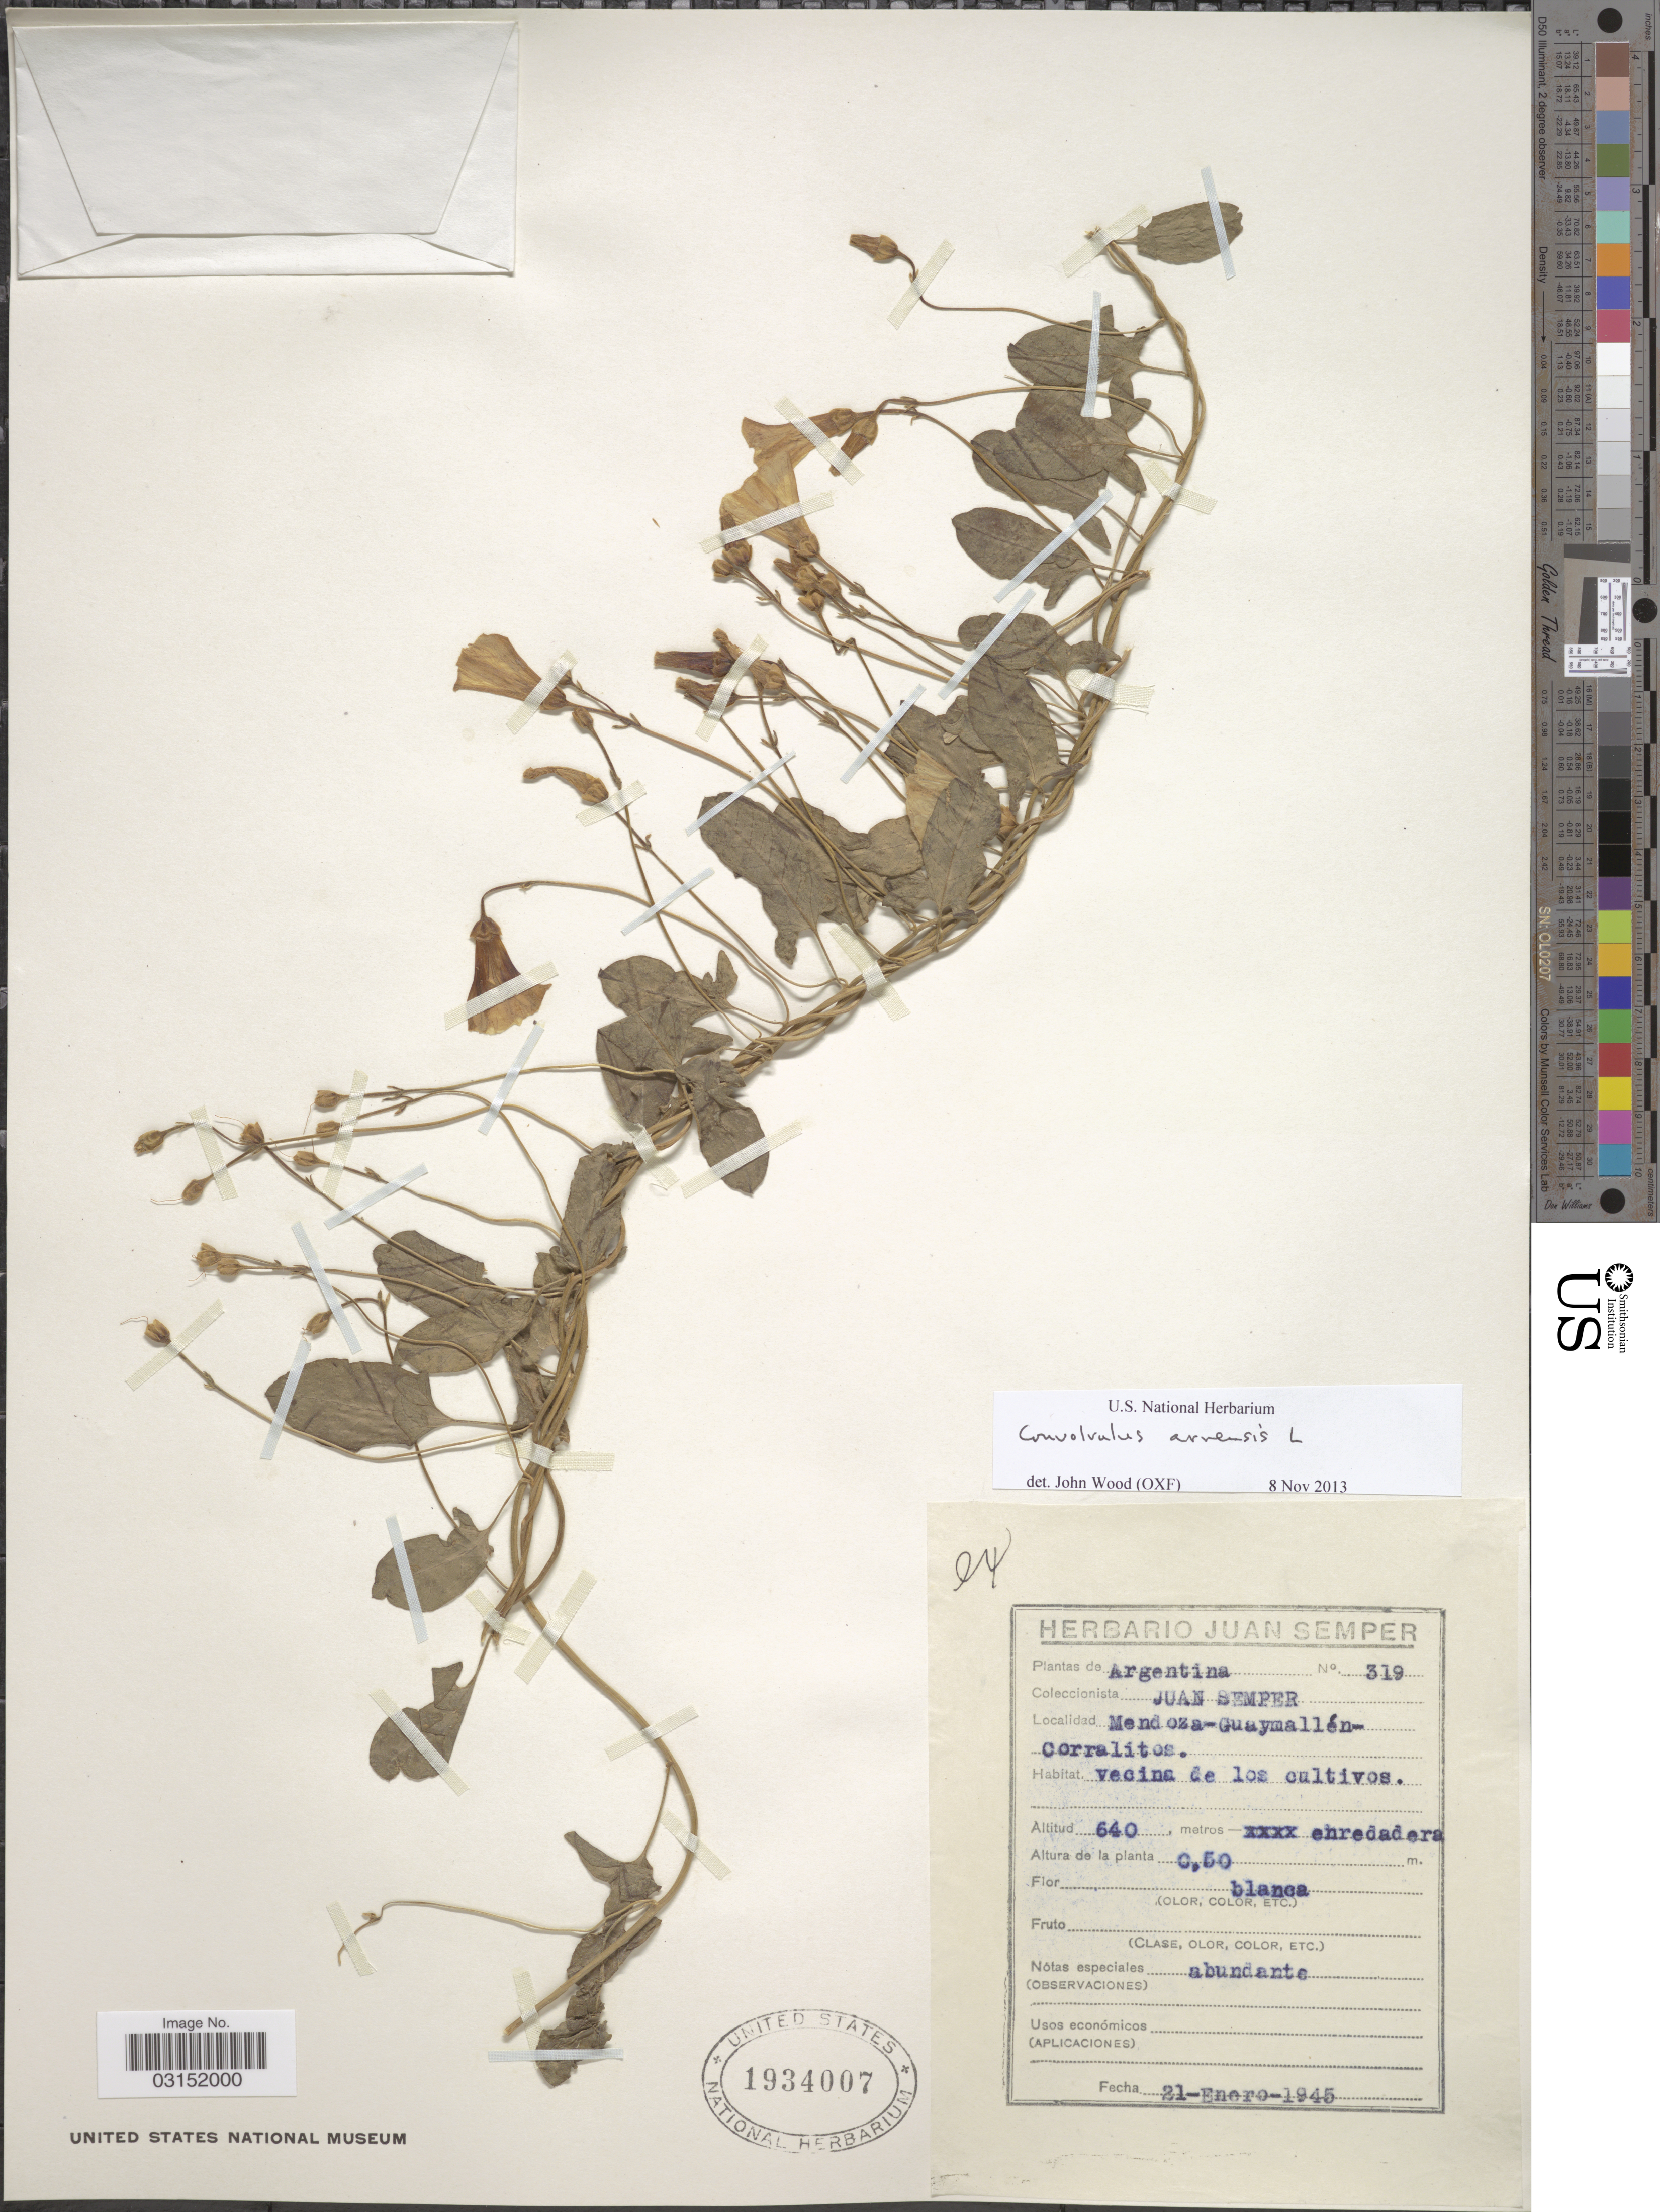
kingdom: Plantae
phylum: Tracheophyta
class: Magnoliopsida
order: Solanales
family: Convolvulaceae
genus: Convolvulus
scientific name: Convolvulus arvensis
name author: L.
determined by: Wood, John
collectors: J. Semper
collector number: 319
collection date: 1945-01-21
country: Argentina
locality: Mendoza, Guaymallén, Corralitos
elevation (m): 640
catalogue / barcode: US 1934007